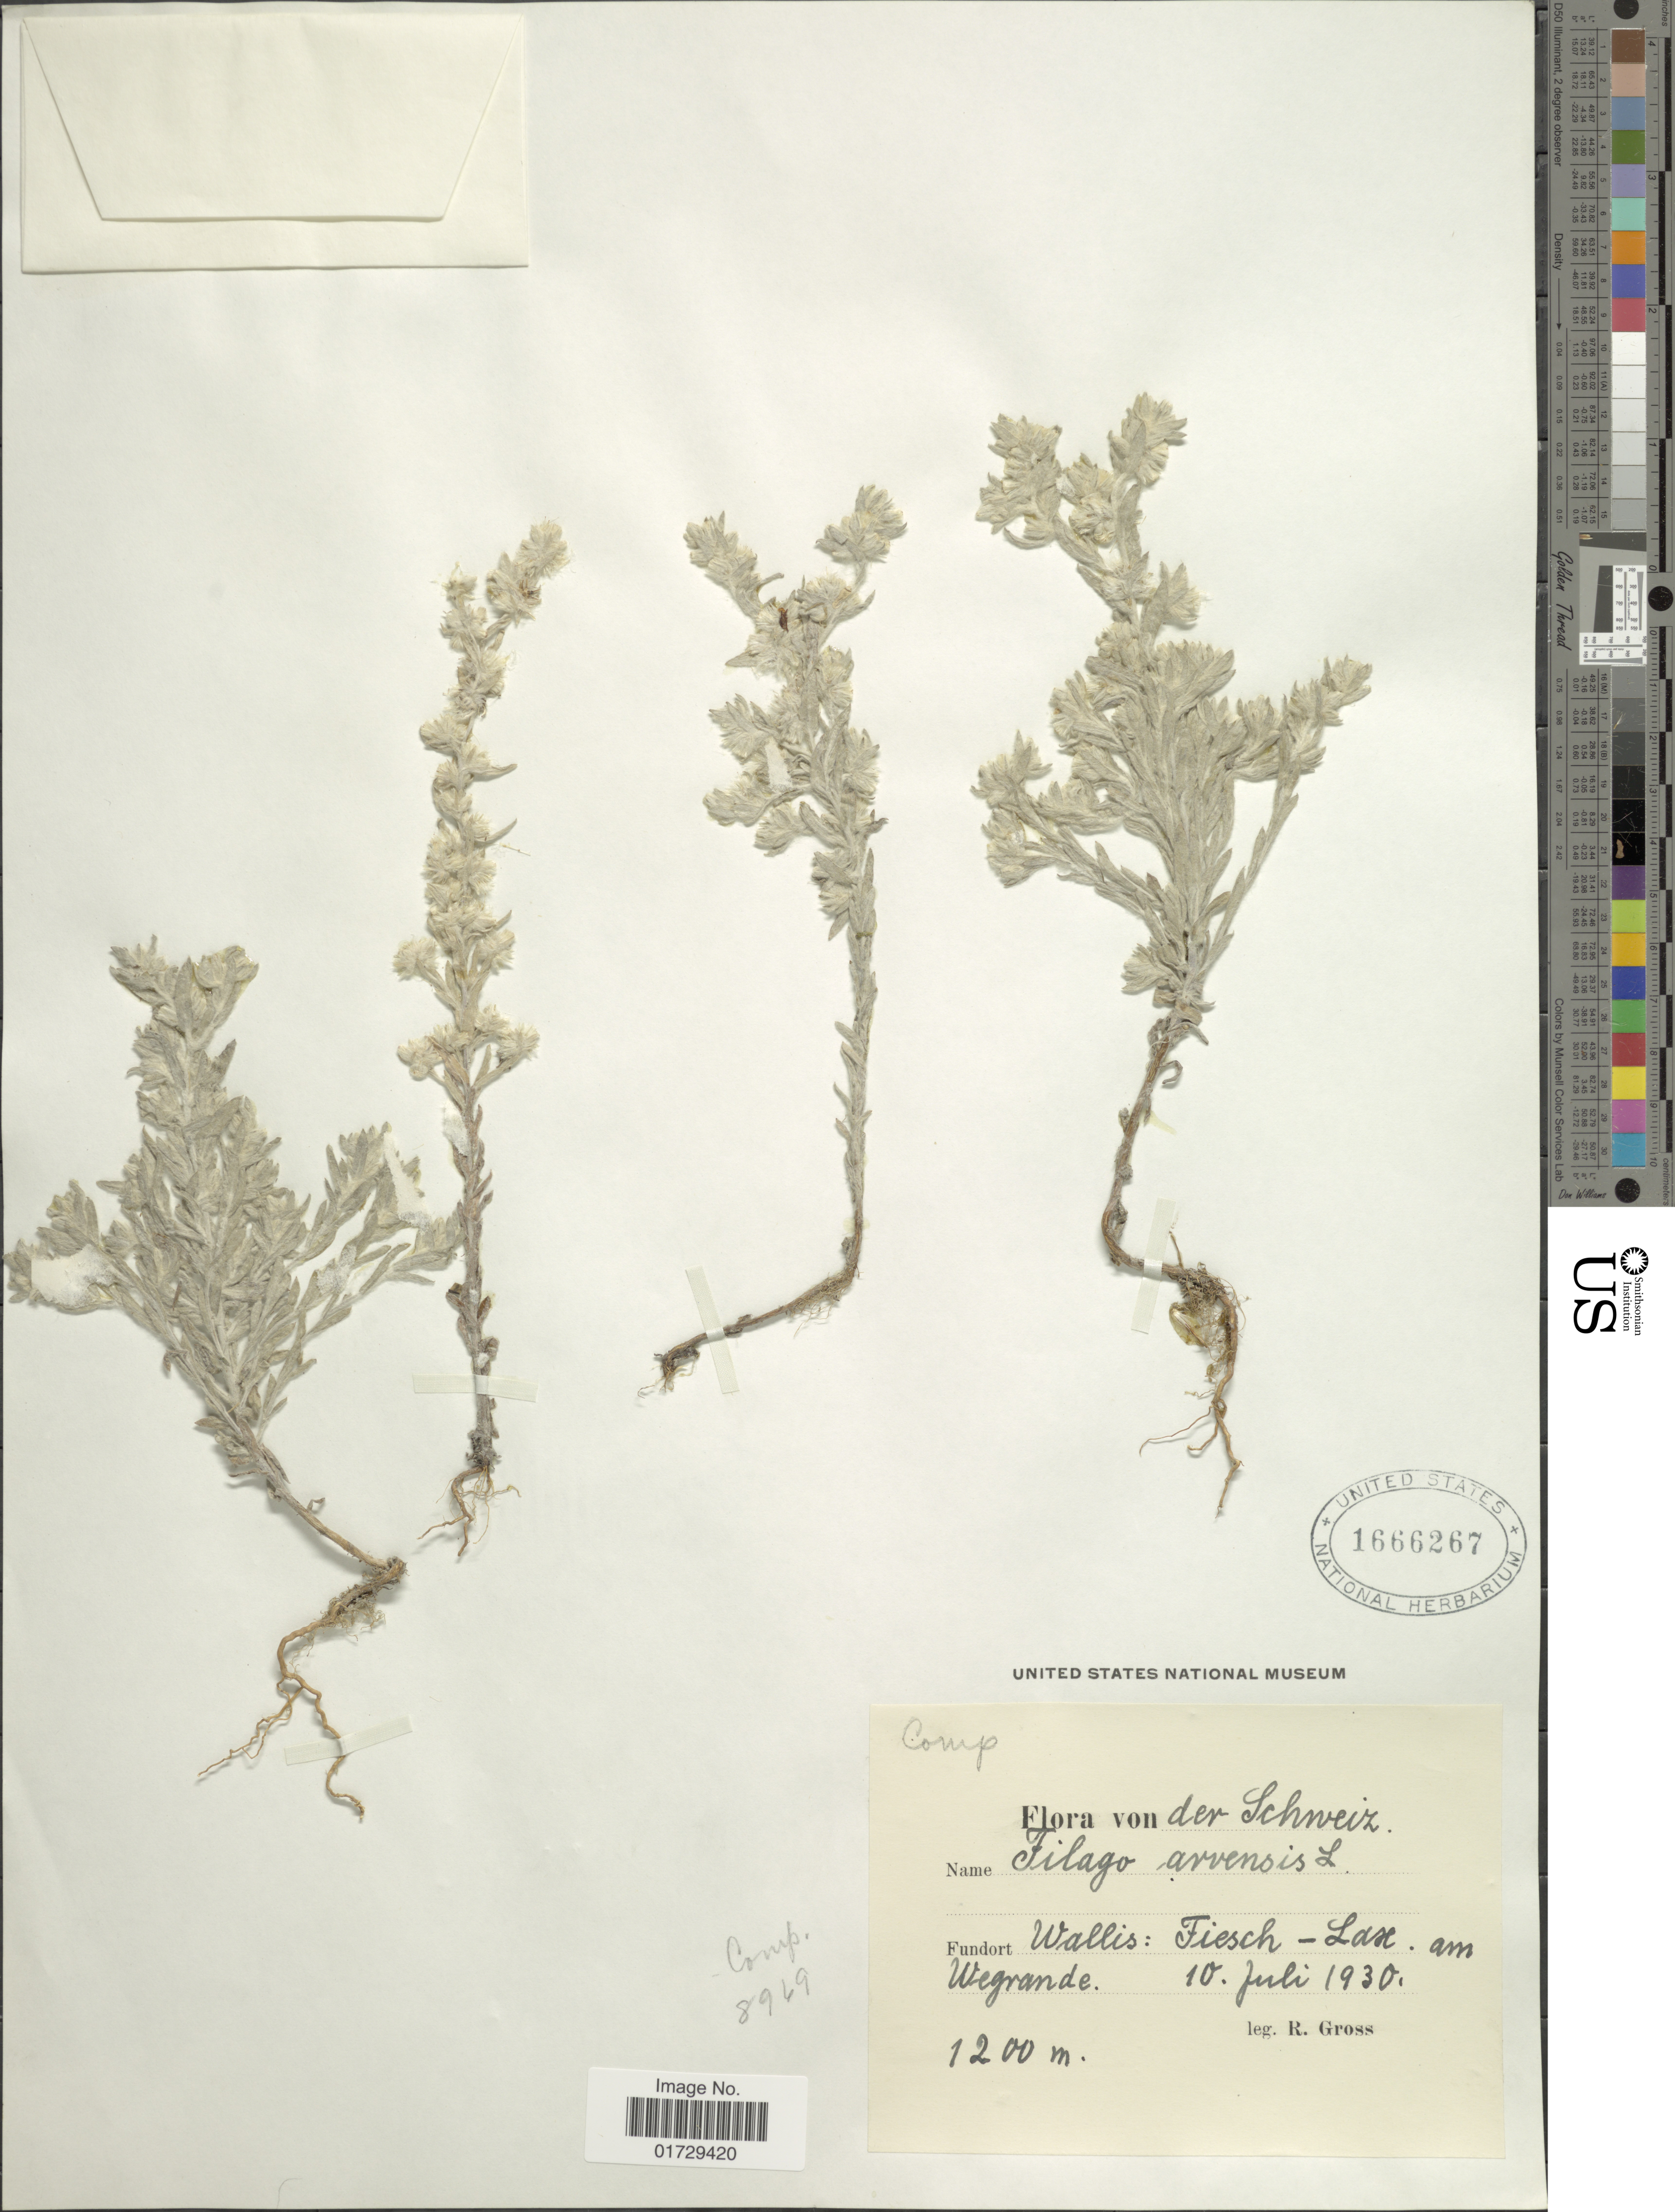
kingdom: Plantae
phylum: Tracheophyta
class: Magnoliopsida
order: Asterales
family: Asteraceae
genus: Filago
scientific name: Filago arvensis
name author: L.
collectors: R. Gross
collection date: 1930-07-10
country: Switzerland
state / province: Valais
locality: Fiesch-Lax. am Wegrande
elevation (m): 1200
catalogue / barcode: US 1666267